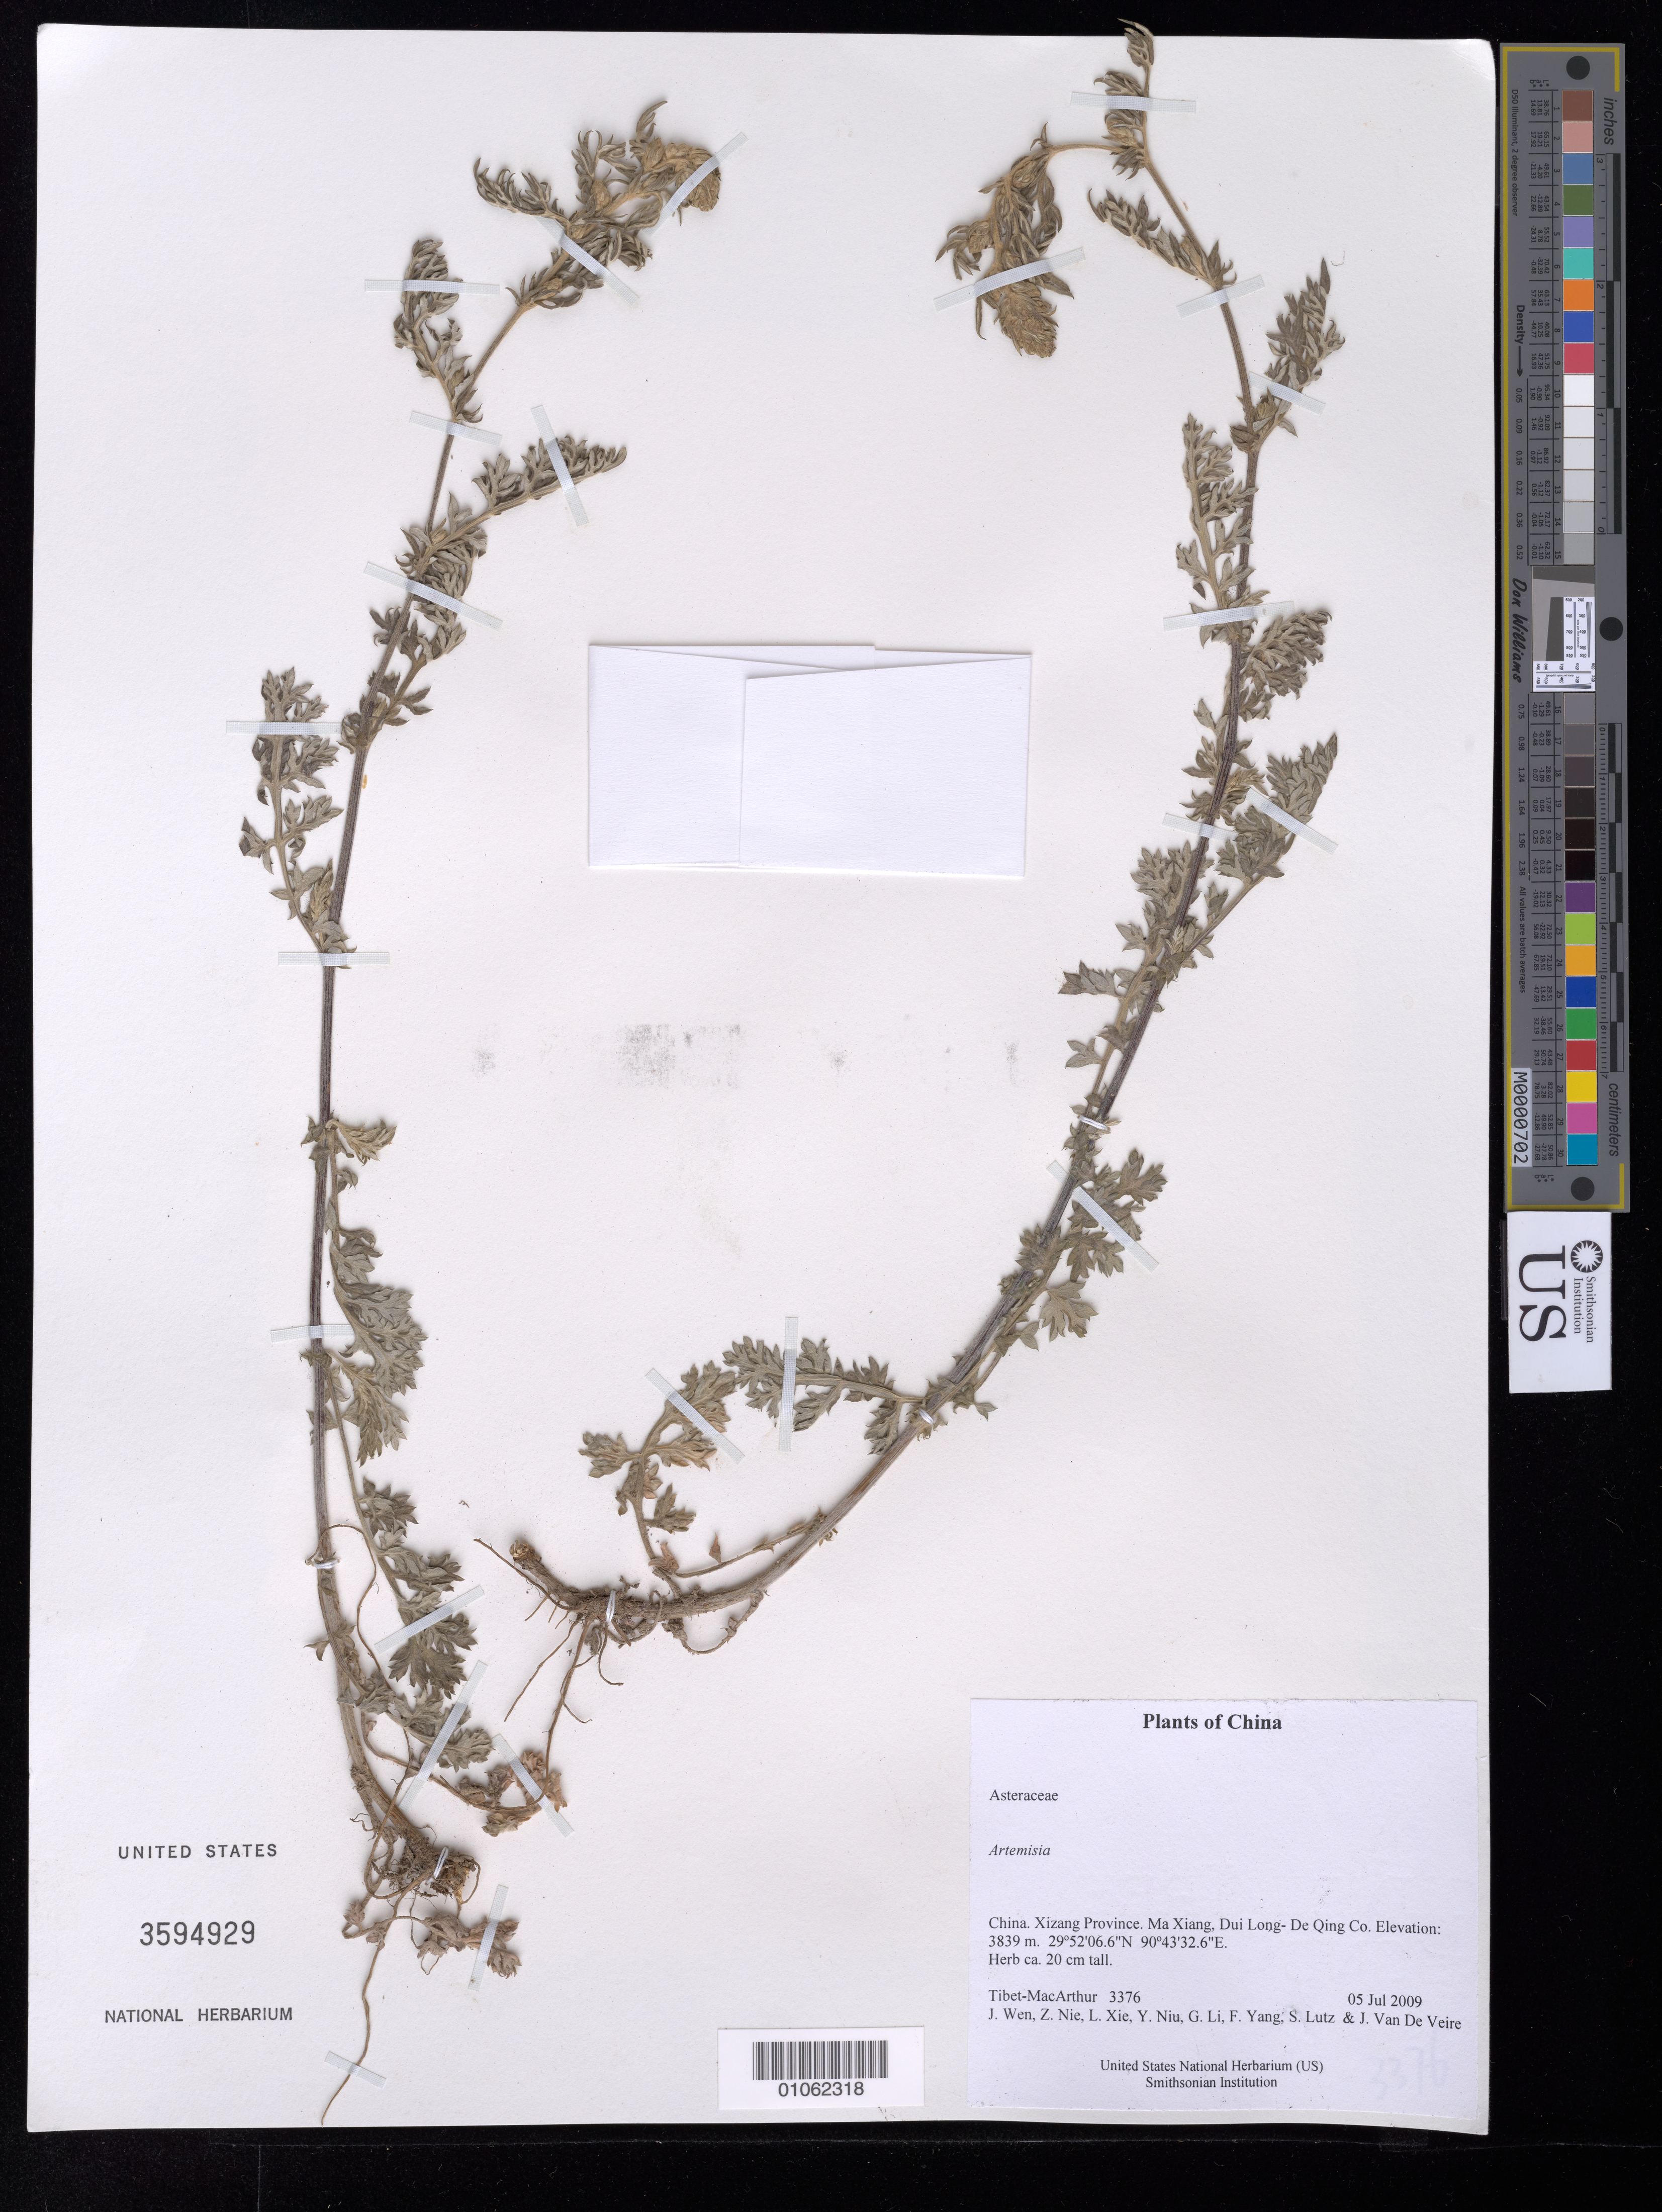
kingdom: Plantae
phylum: Tracheophyta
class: Magnoliopsida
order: Asterales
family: Asteraceae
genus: Artemisia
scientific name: Artemisia sp.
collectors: Tibet-MacArthur, J. Wen, Z. Nie, L. Xie, Y. Niu, G. Li, F. Yang, S. Lutz & J. Van De Veire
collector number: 3376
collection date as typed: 05 Jul 2009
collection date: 2009-07-05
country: China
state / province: Xizang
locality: Ma Xiang, Dui Long- De Qing Co.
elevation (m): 3839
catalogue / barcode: US 3594929